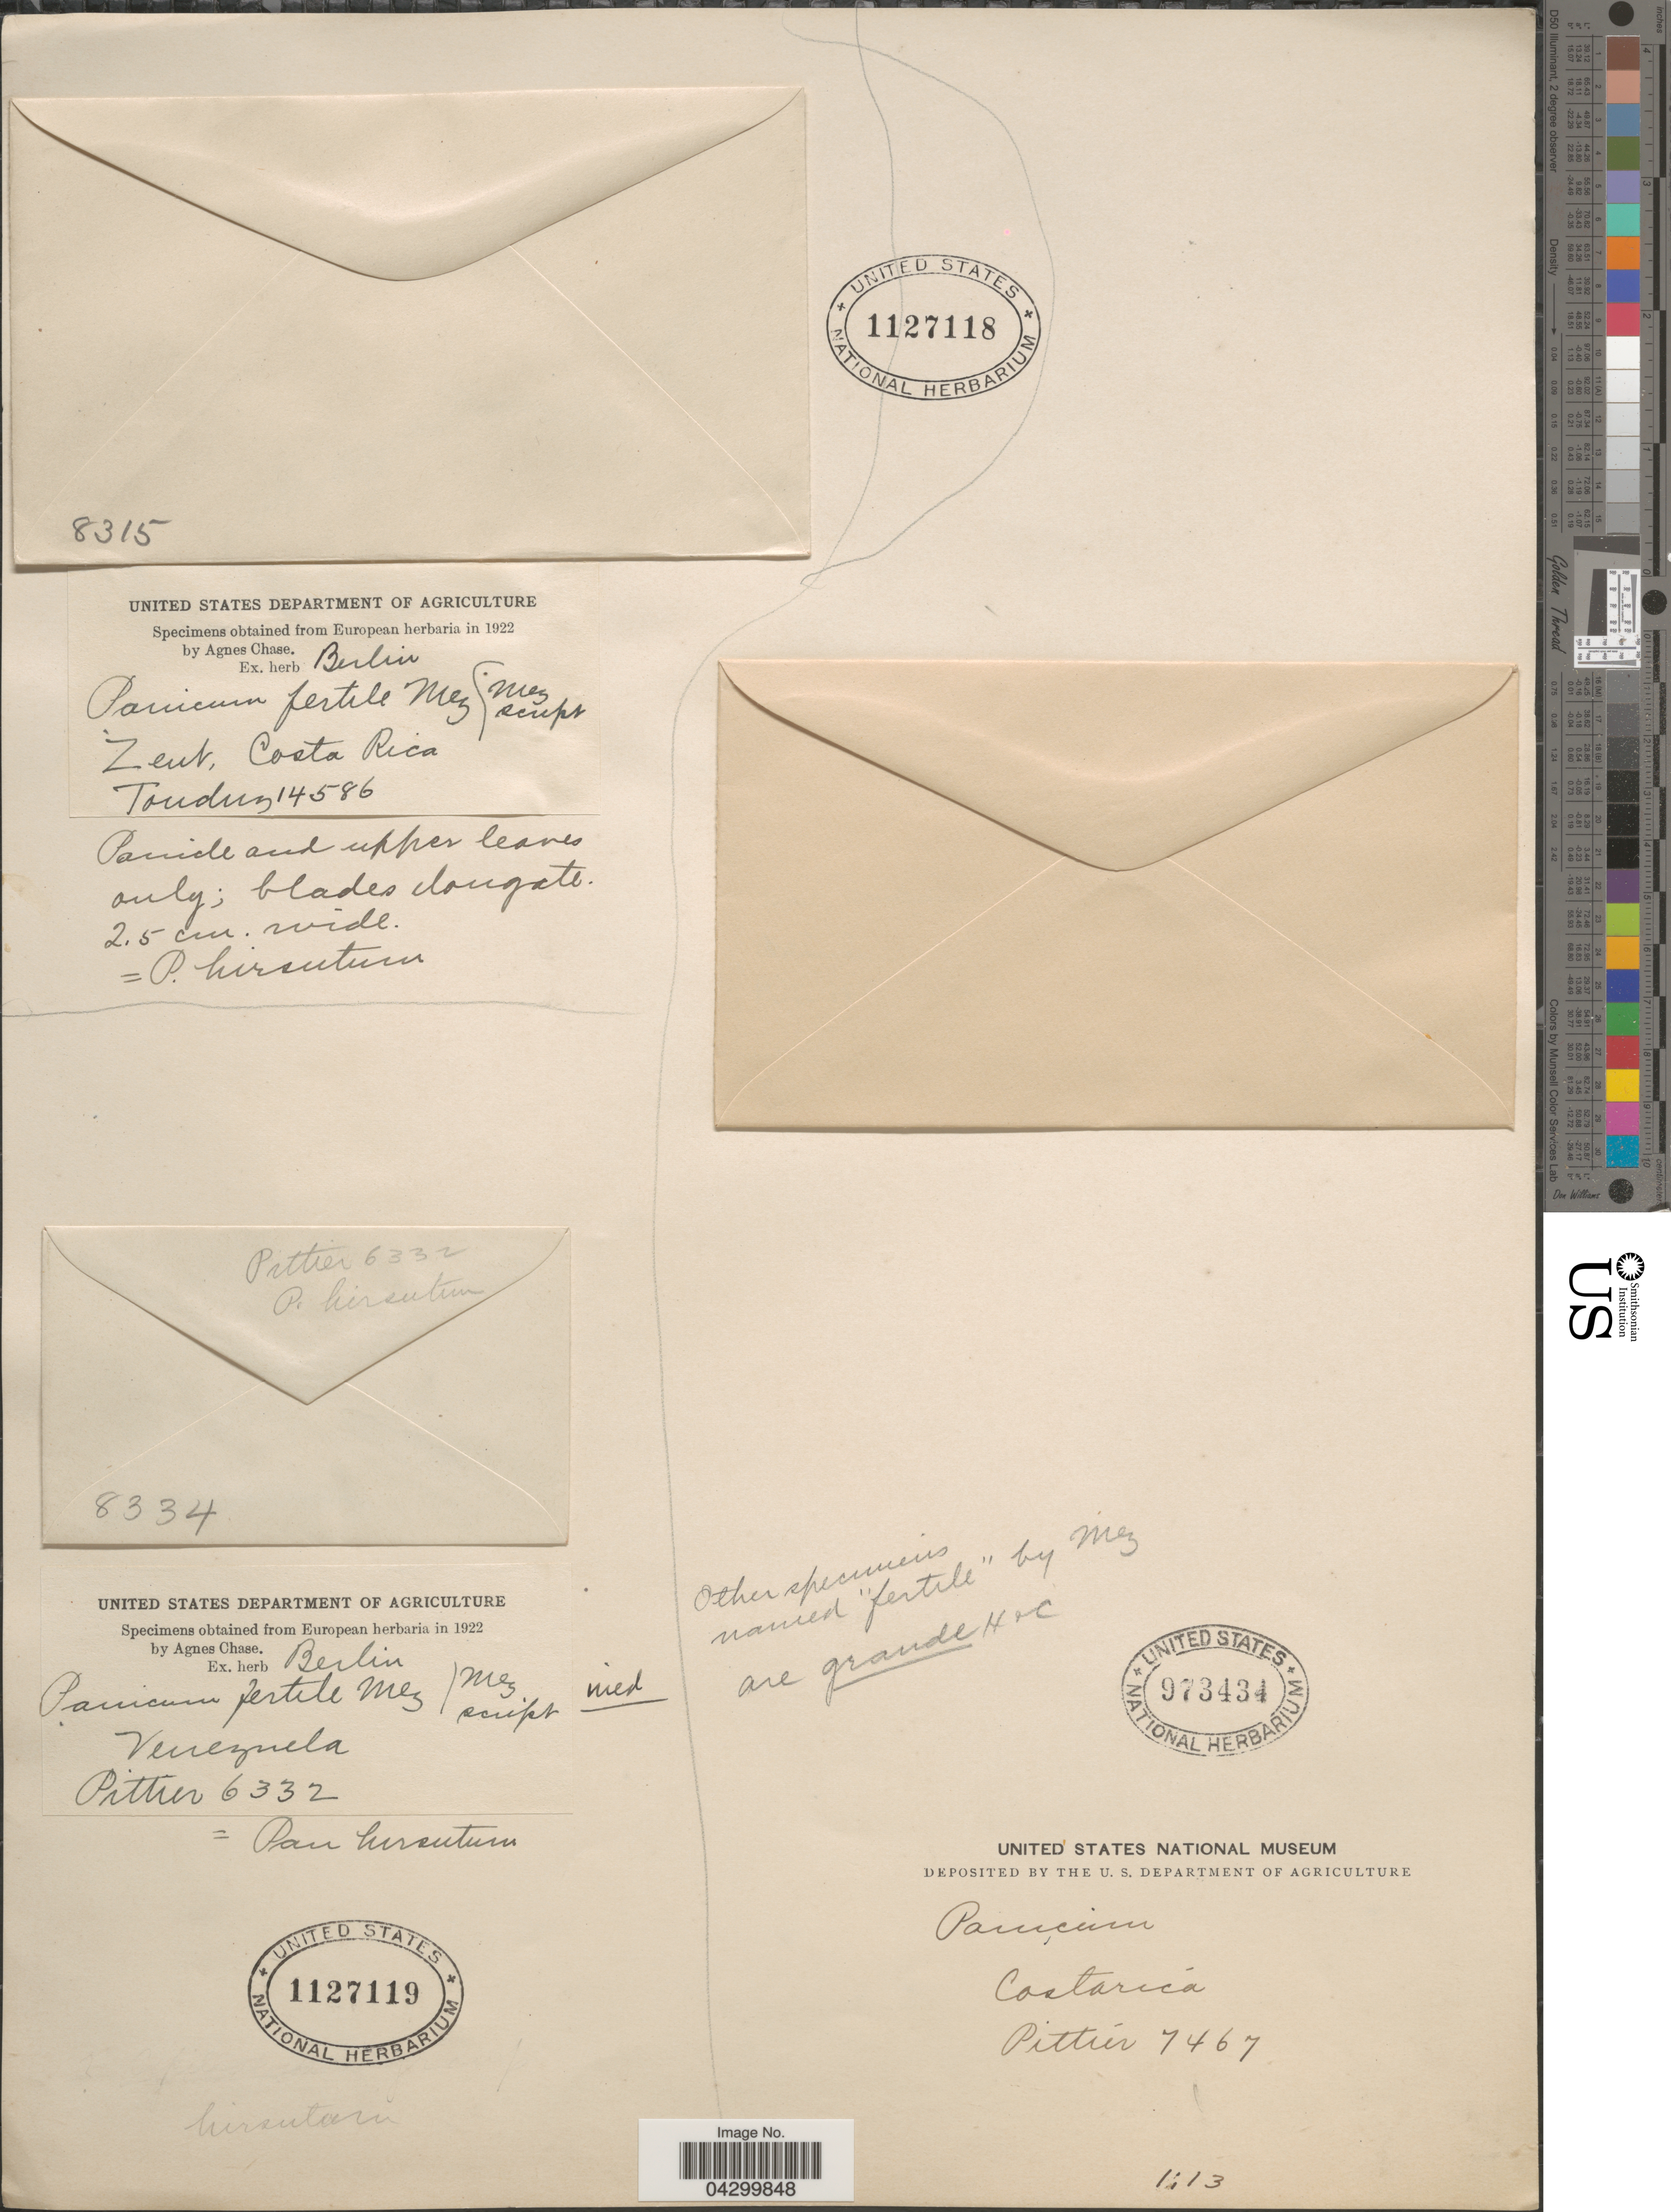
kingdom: Plantae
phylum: Tracheophyta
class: Liliopsida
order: Poales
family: Poaceae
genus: Panicum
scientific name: Panicum hirsutum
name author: Sw.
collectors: Tonduz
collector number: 14586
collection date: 1922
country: Costa Rica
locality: Zent.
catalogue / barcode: US 1127118